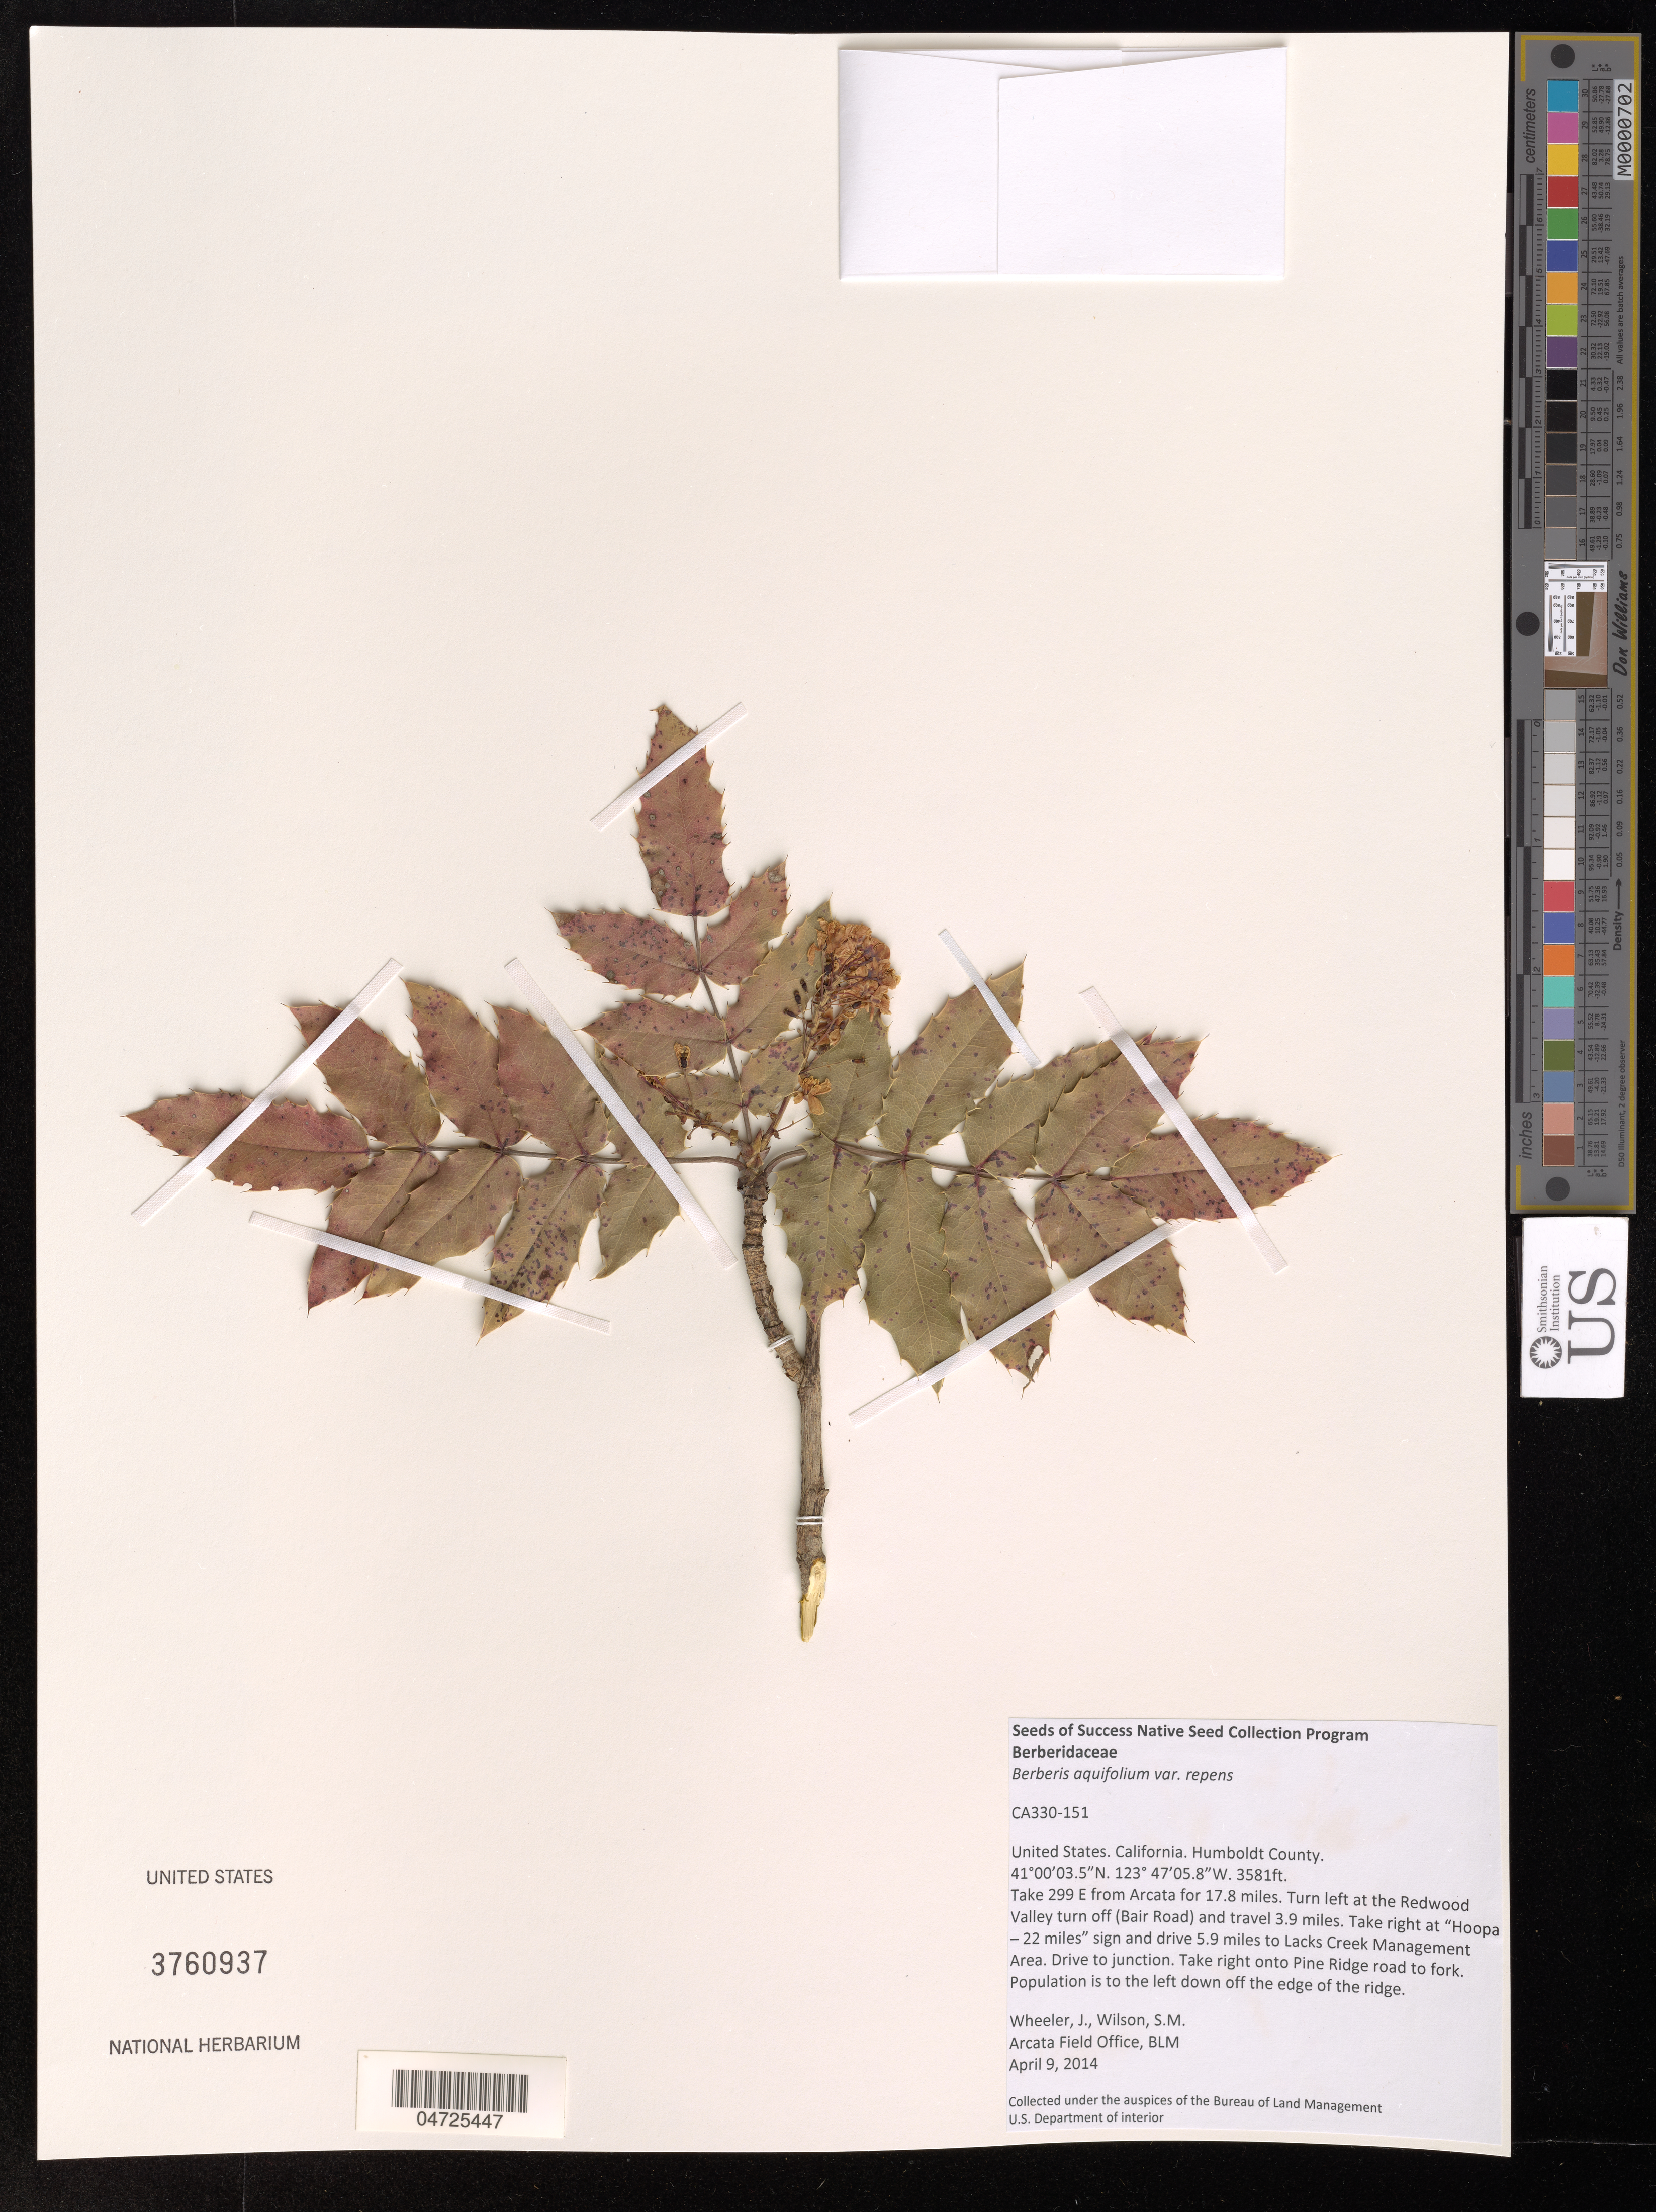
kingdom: Plantae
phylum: Tracheophyta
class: Magnoliopsida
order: Ranunculales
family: Berberidaceae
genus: Berberis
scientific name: Berberis aquifolium var. repens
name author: (Lindl.) Scoggan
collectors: J. Wheeler & S. Wilson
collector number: CA330-151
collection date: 2014-04-09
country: United States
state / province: California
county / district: Humboldt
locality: Humboldt County. Take 299 E from Arcata for 17.8 miles. Turn left at the Redwood Valley turn off (Bair Road) and travel 3.9 miles. Take right at "Hoopa - 22 miles" sign and drive 5.9 miles to Lacks Creek Management Area. Drive to junction. Take right onto Pine Ridge road to fork. Population is to the left down off the edge of the ridge.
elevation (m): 1091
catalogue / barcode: US 3760937